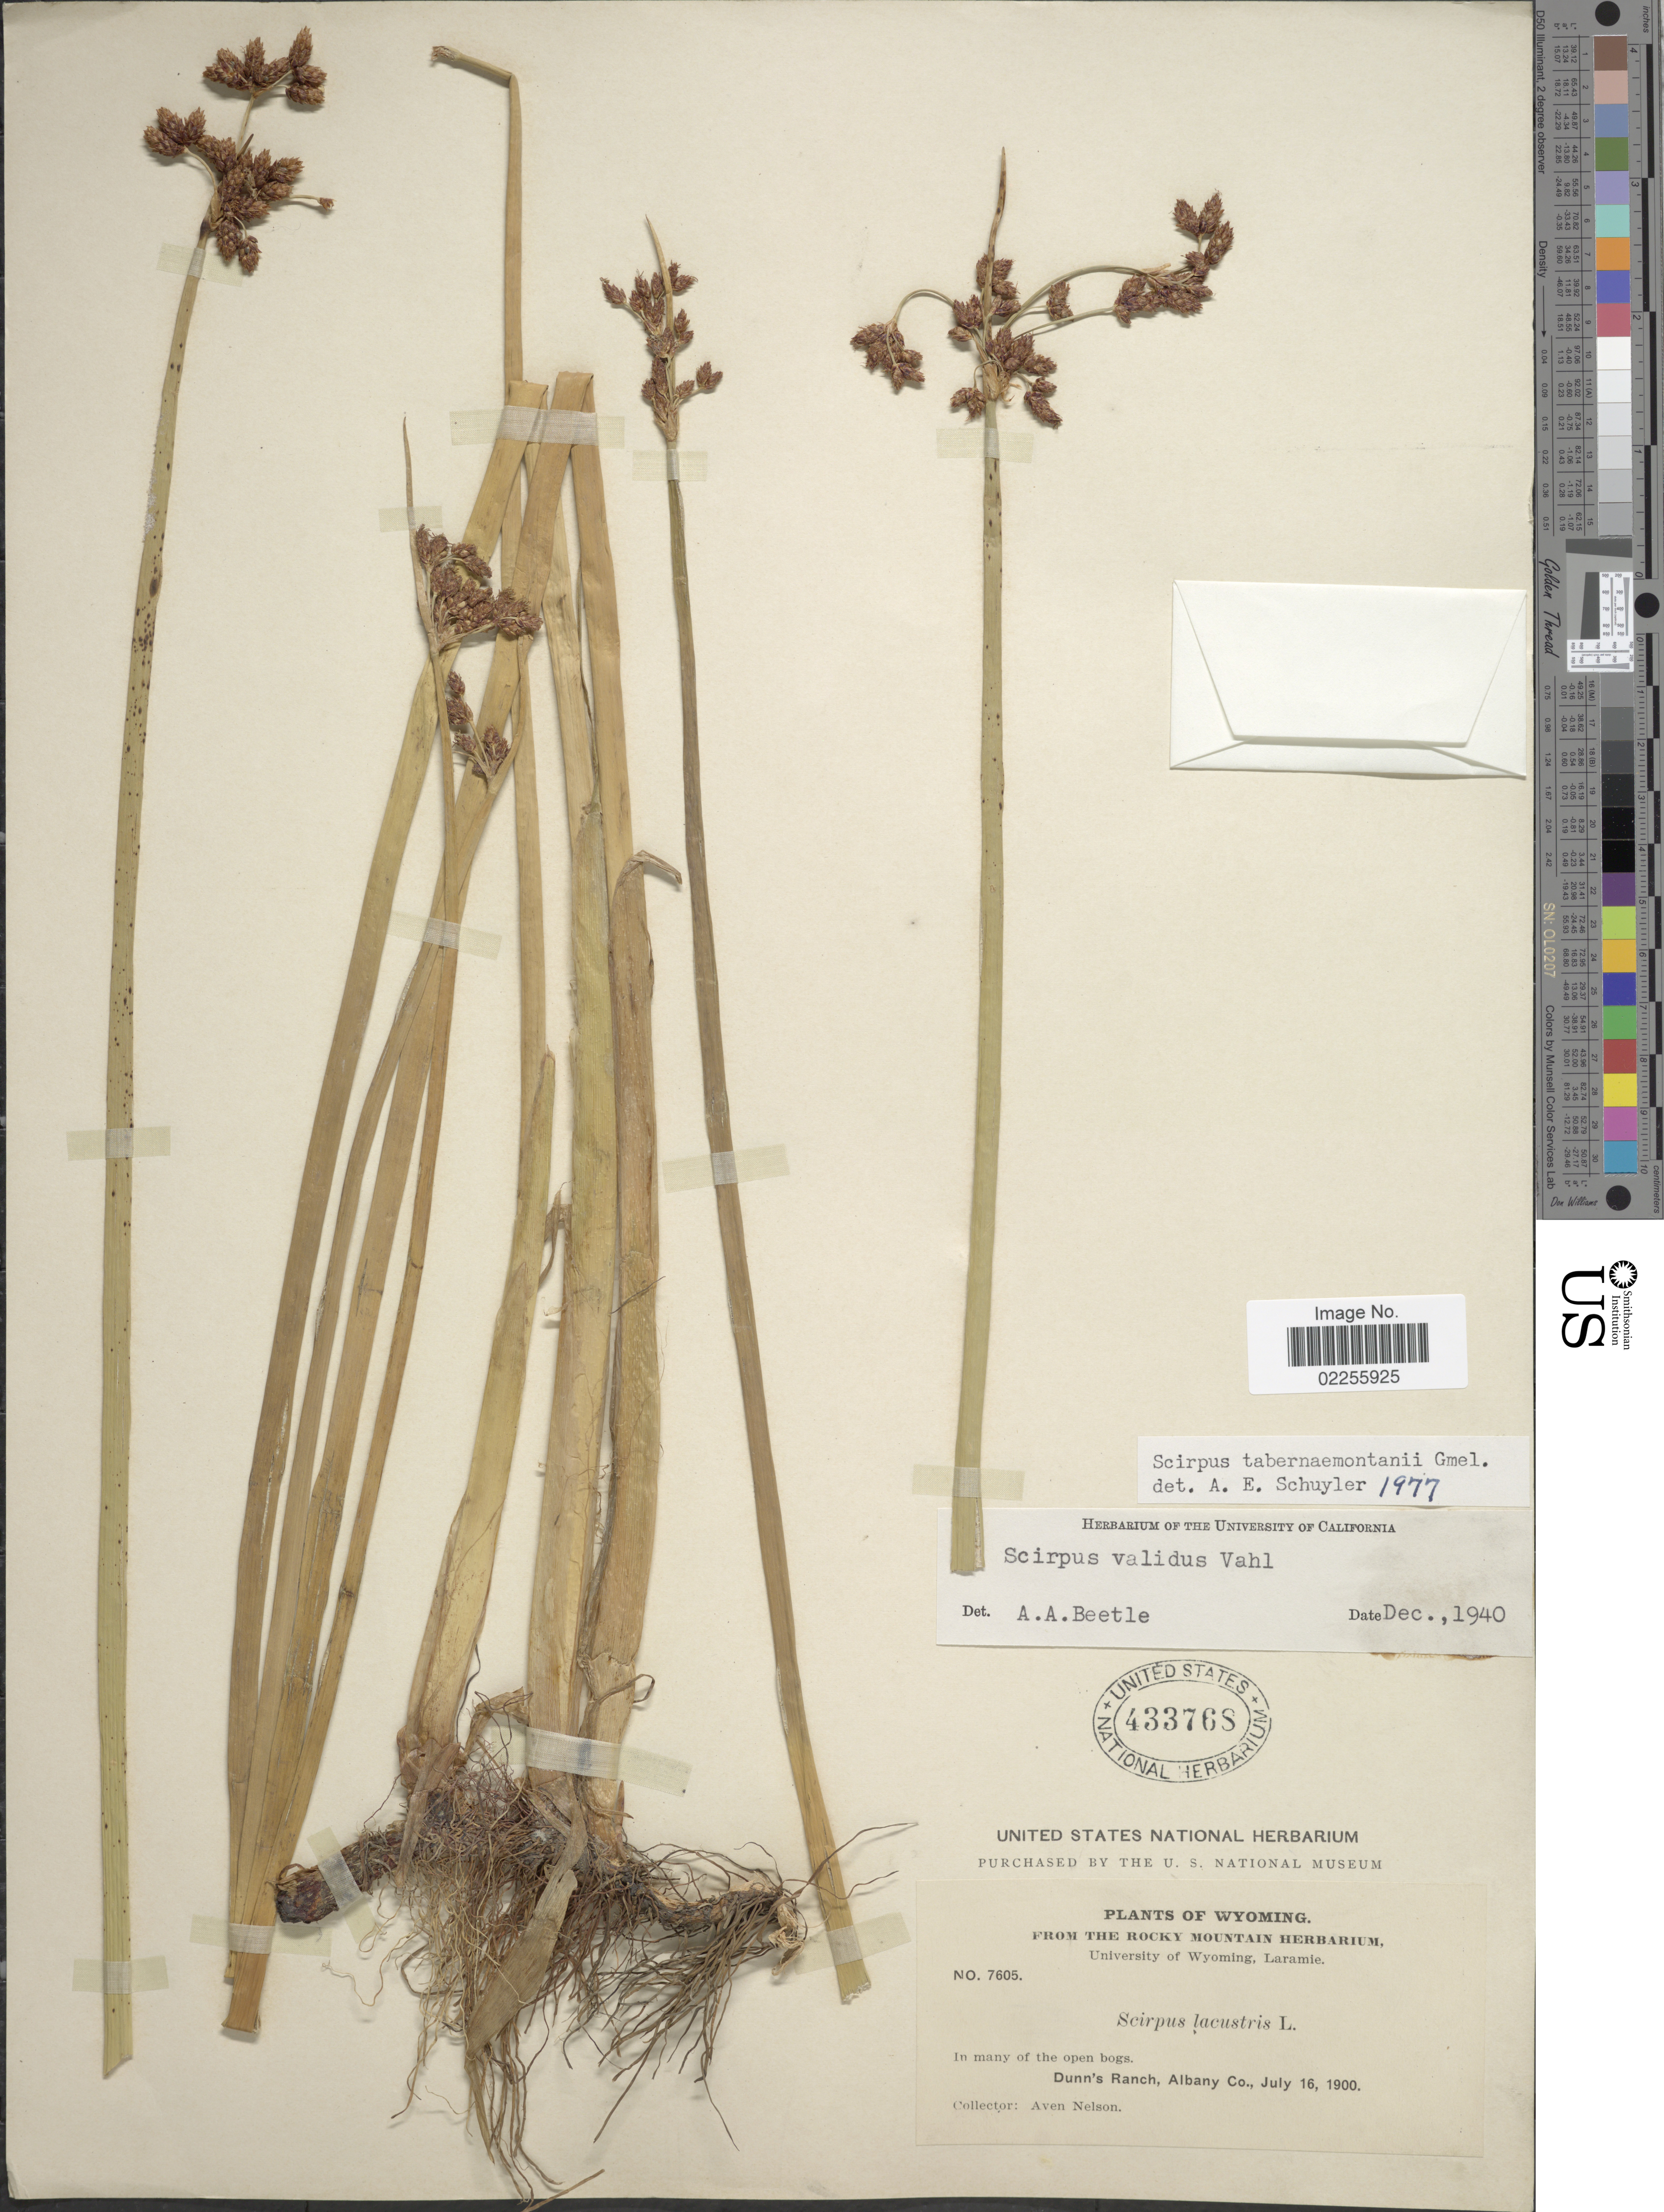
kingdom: Plantae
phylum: Tracheophyta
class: Liliopsida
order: Poales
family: Cyperaceae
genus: Schoenoplectus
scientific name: Schoenoplectus tabernaemontani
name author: (C.C. Gmel.) Palla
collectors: A. Nelson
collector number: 7605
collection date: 1900-07-16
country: United States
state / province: Wyoming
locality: In many of the open bogs, Dunn's Ranch, Albany Co.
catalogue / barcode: US 433768